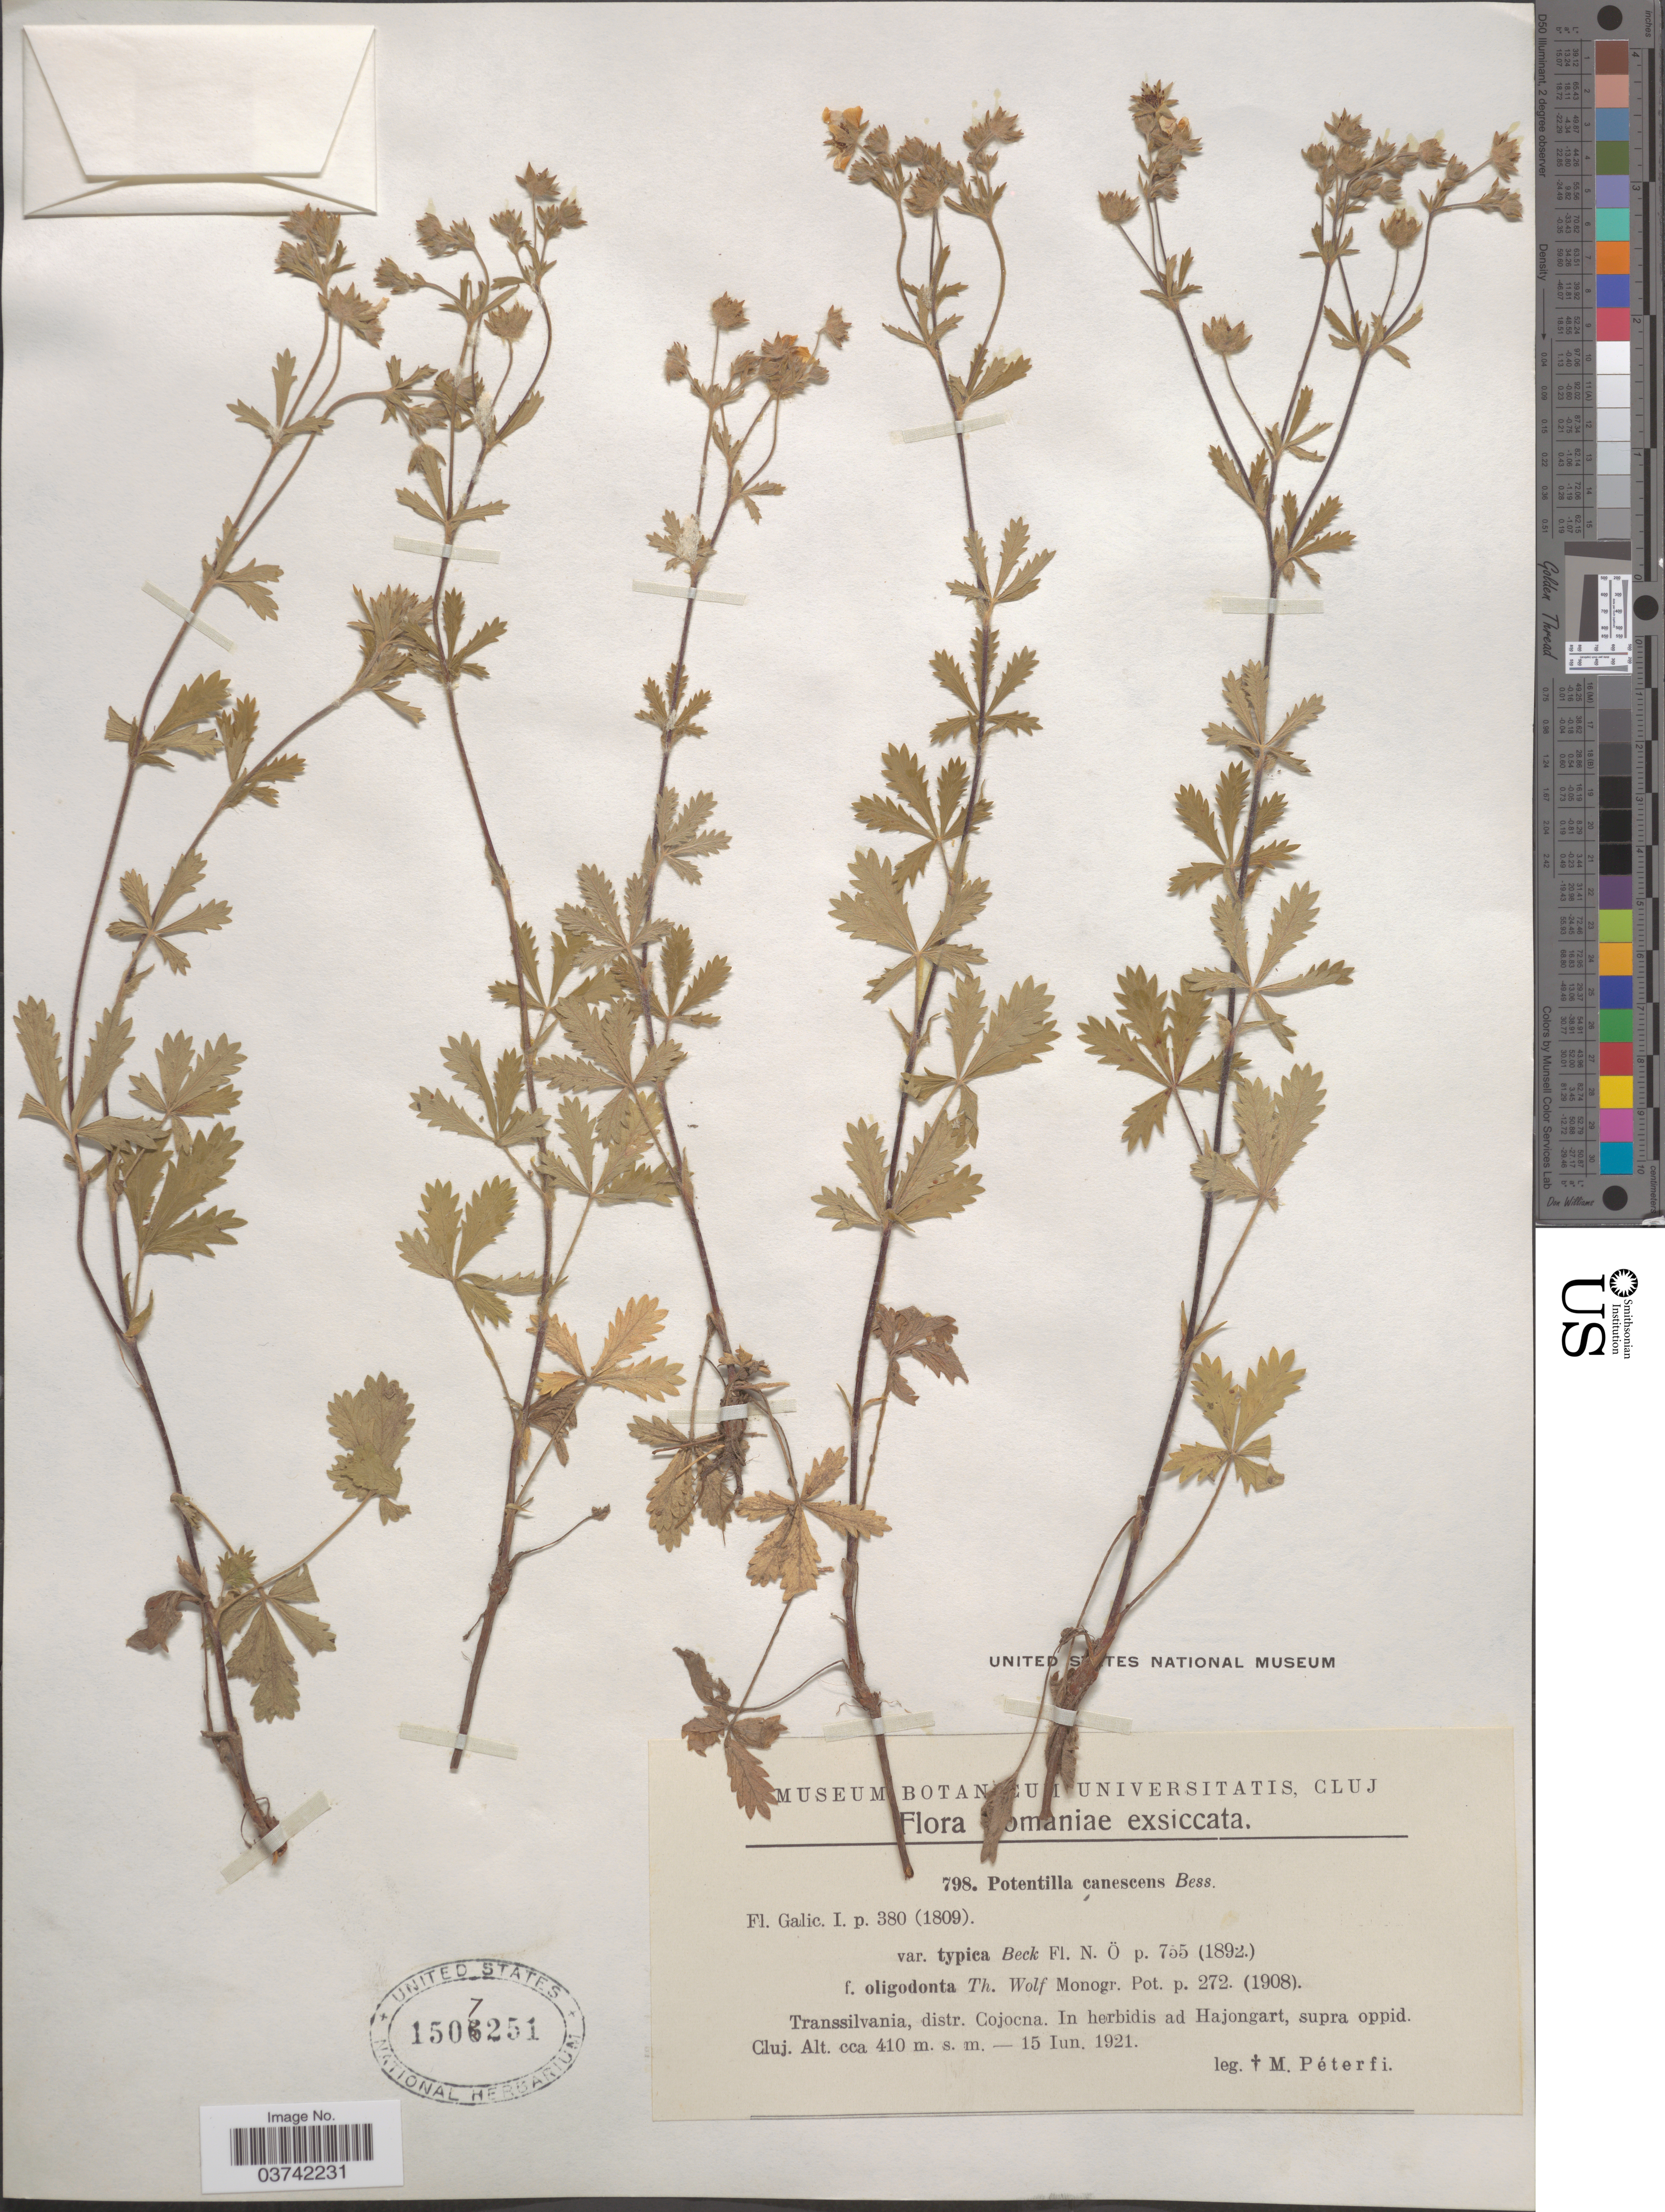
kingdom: Plantae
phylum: Tracheophyta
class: Magnoliopsida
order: Rosales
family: Rosaceae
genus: Potentilla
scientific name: Potentilla canescens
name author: Besser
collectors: M. Péterfi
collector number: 798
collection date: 1921-06-15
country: Romania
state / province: Cluj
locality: Transsilvania, distr. Cojocna. In herbidis ad Hajongart, supra oppid. Cluj.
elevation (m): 410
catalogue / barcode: US 1507251